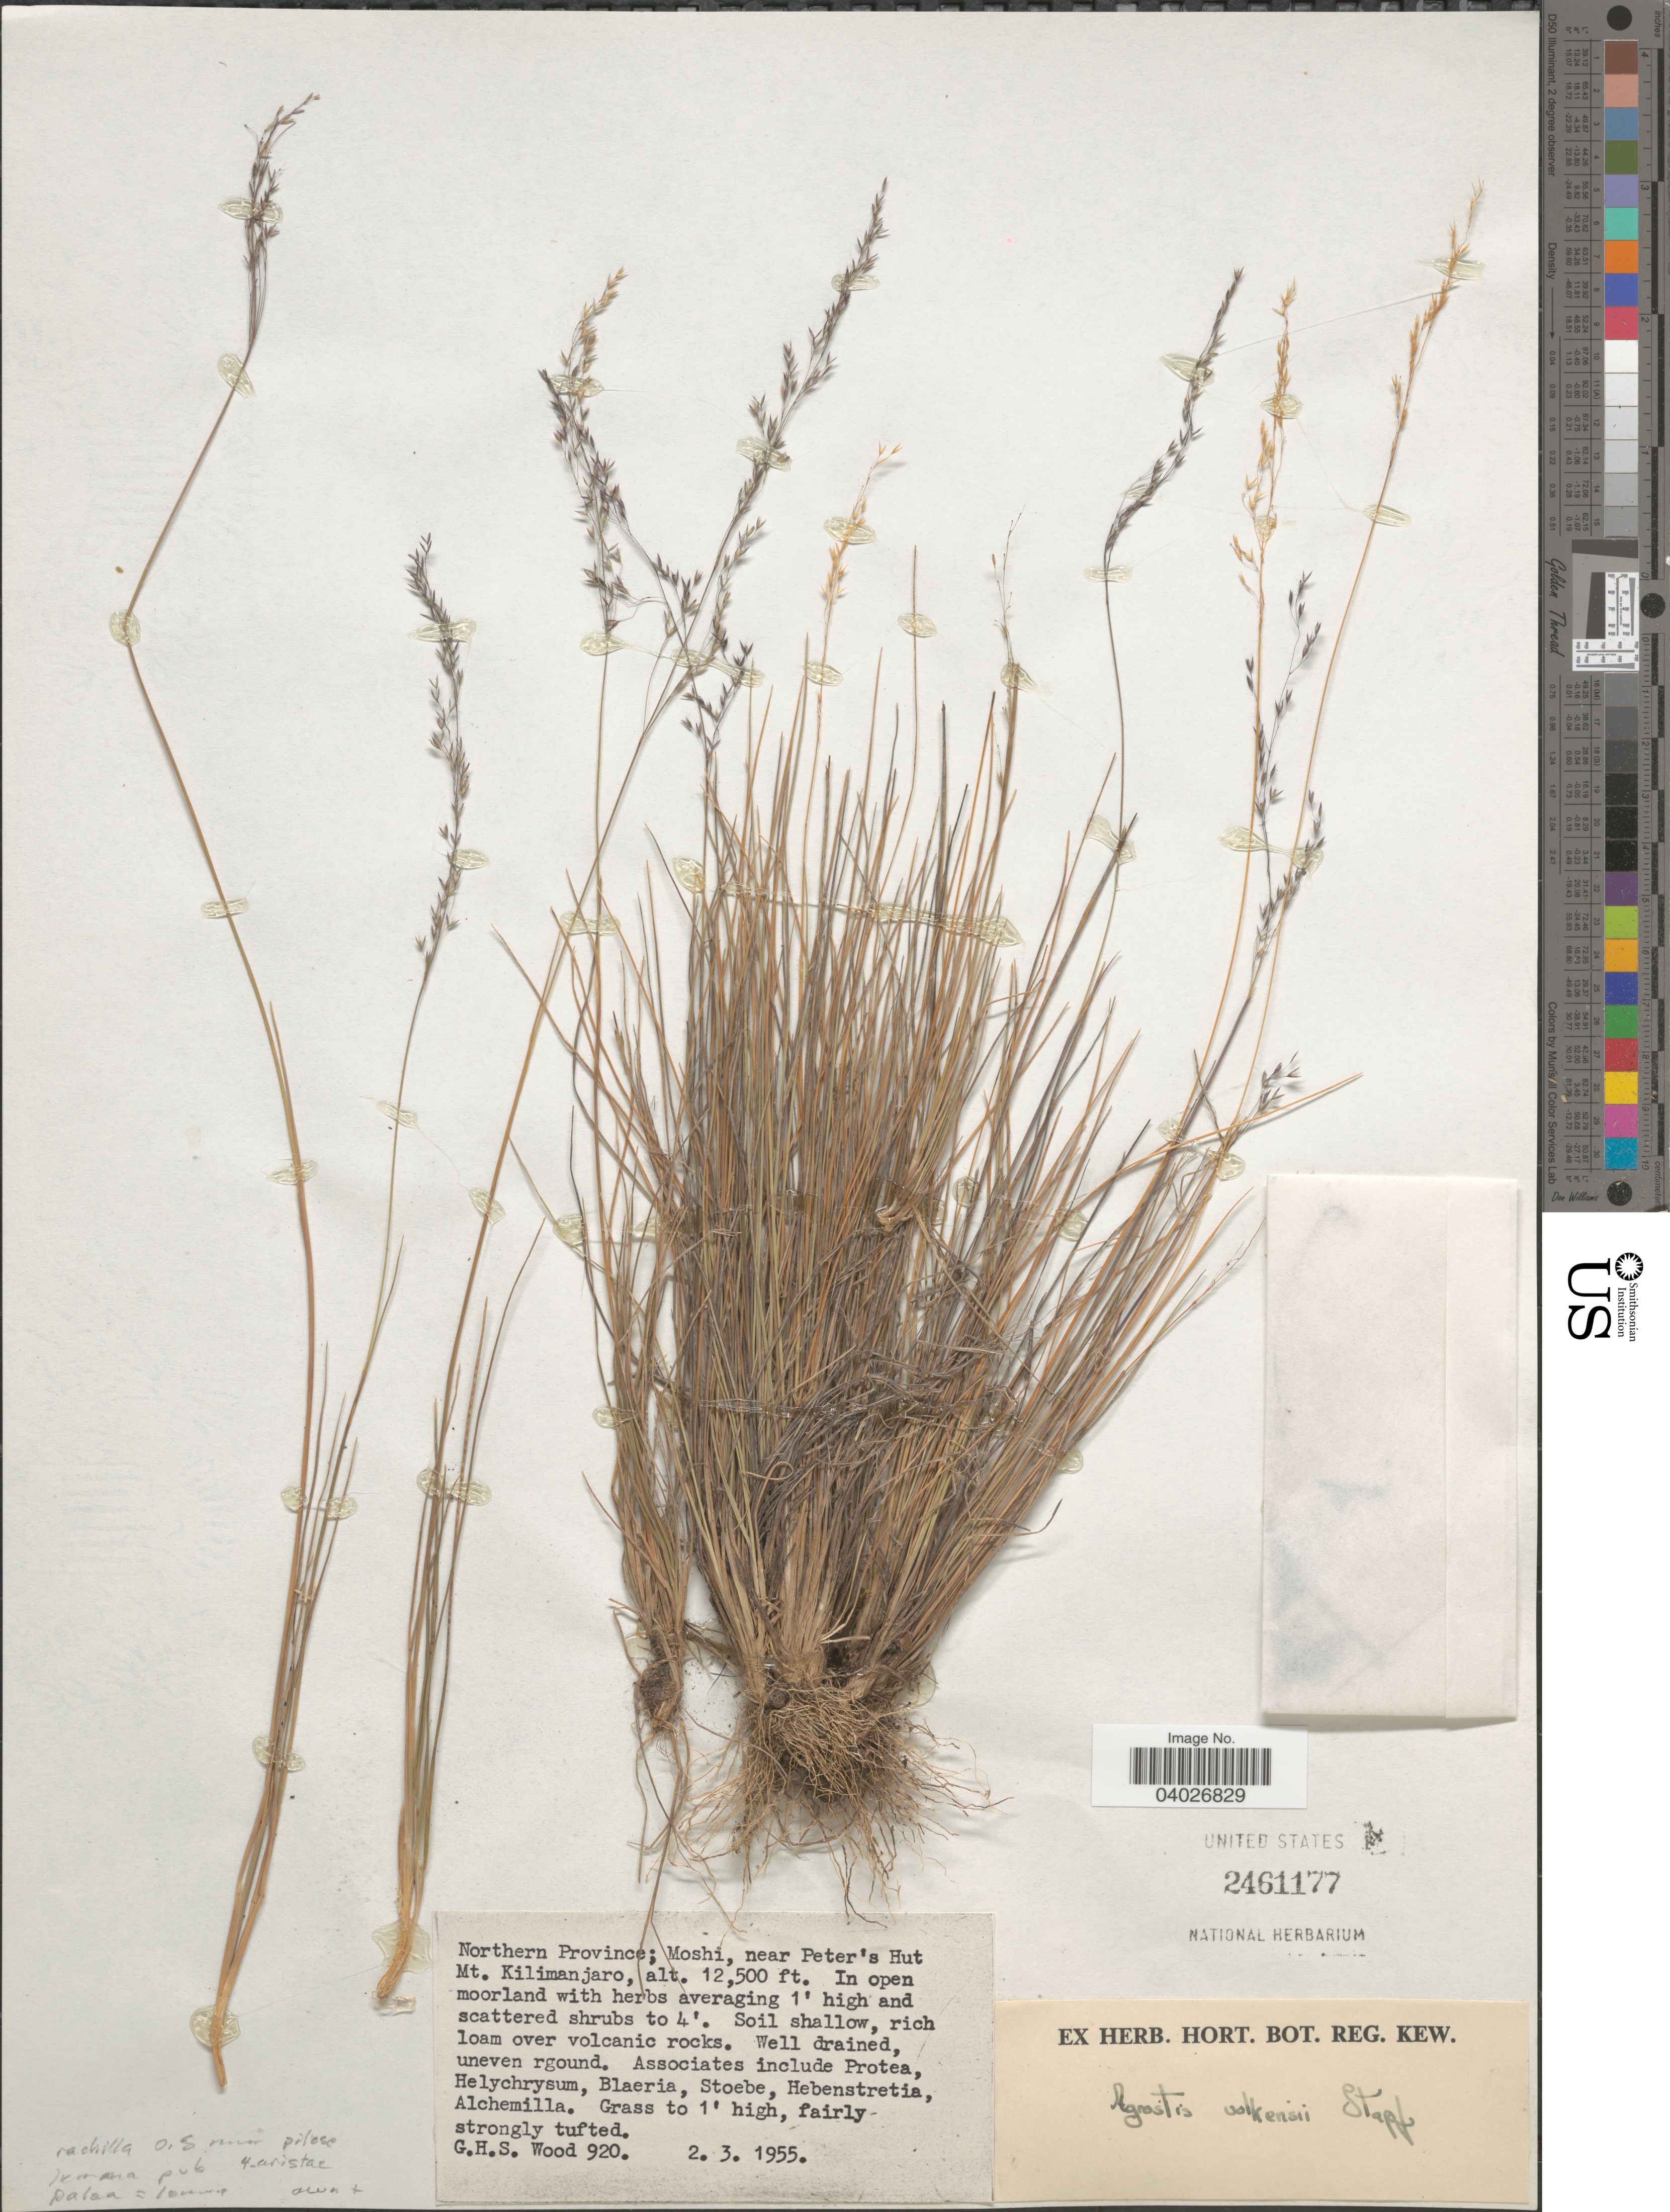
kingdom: Plantae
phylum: Tracheophyta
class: Liliopsida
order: Poales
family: Poaceae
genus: Agrostis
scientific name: Agrostis volkensii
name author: Stapf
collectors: G. Wood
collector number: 920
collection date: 1955-03-02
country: Tanzania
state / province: Kilimanjaro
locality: Northern Province; Moshi, near Peter's Hut Mt. Kilimanjaro.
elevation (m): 3810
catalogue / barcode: US 2461177